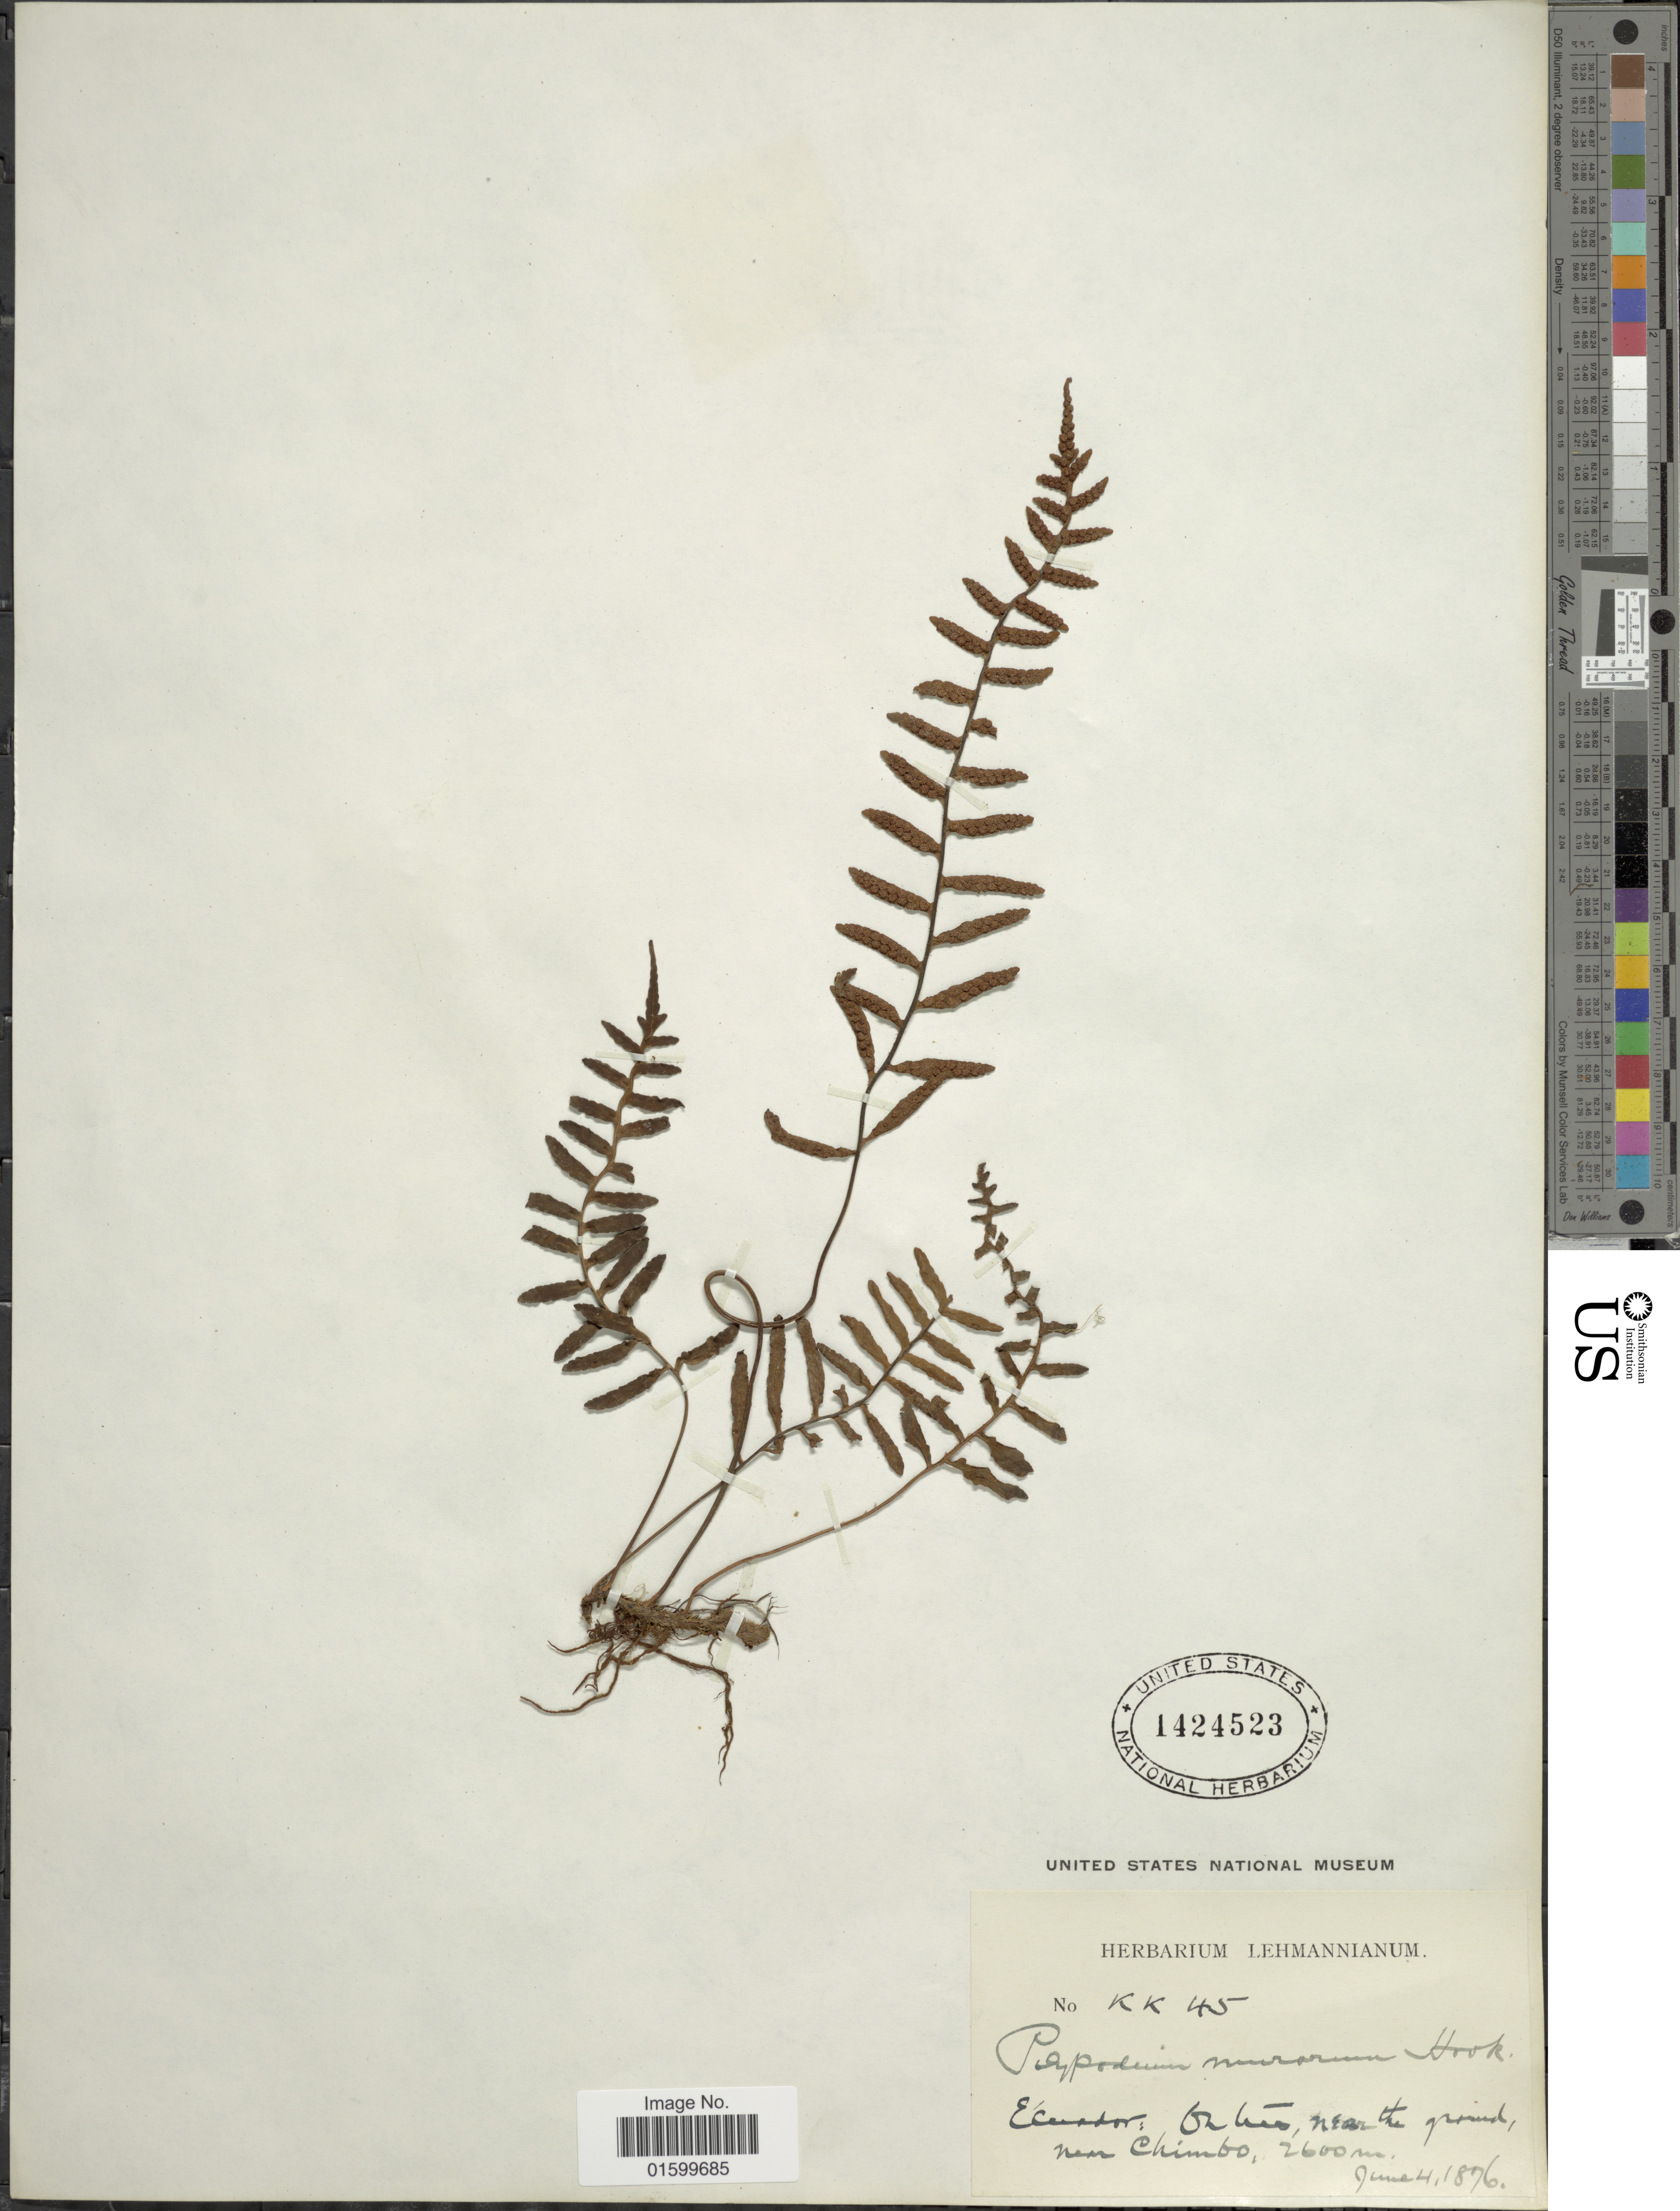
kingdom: Plantae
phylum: Tracheophyta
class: Polypodiopsida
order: Polypodiales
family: Polypodiaceae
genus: Pleopeltis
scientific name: Pleopeltis murorum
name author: (Hook.) A.R. Sm. & Tejero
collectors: ex herb. Lehmannianum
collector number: KK45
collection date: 1876-06-04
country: Ecuador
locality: Ecuador, near Chimbo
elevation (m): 2600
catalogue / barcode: US 1424523